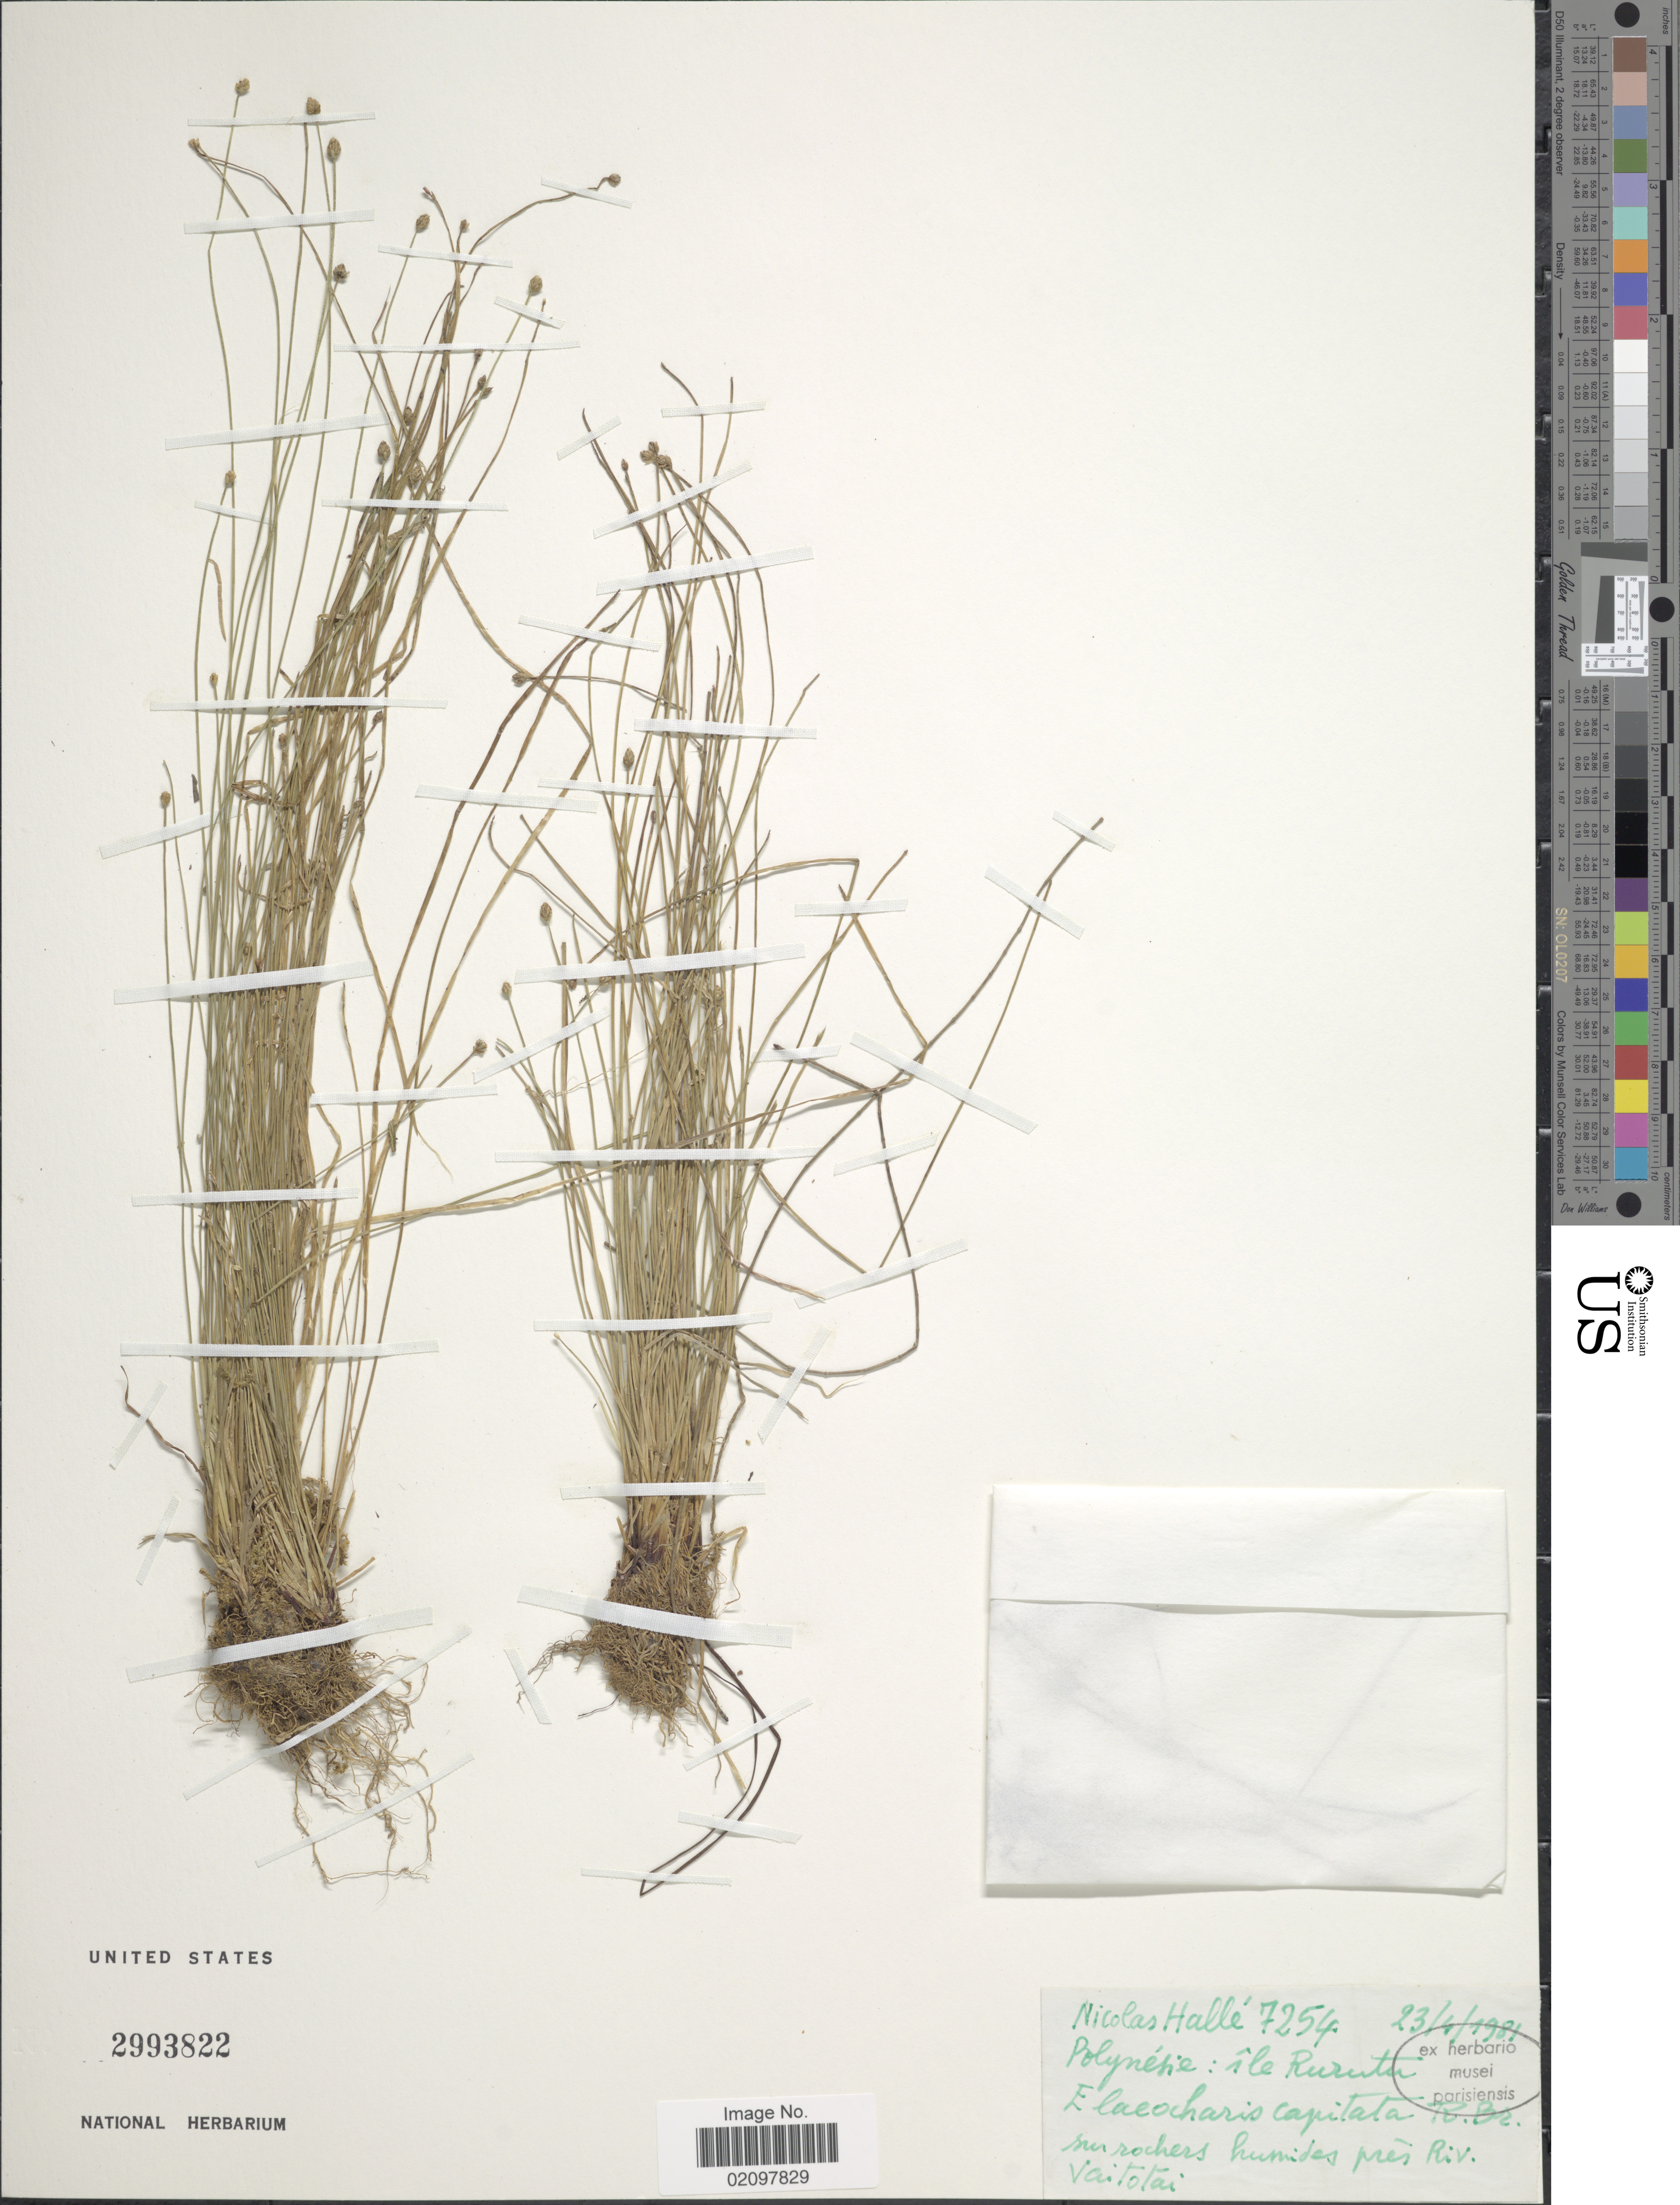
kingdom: Plantae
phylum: Tracheophyta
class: Liliopsida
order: Poales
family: Cyperaceae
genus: Eleocharis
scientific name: Eleocharis geniculata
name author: (L.) Roem. & Schult.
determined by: Strong, Mark T., (BOT), Smithsonian Institution - National Museum of Natural History (UNITED STATES)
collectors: N. Hallé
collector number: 7254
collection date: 1981-04-23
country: French Polynesia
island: Rurutu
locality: Polynesie: ile Rurutu, Sur rochers humides pres Riv. Vaitotai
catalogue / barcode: US 2993822